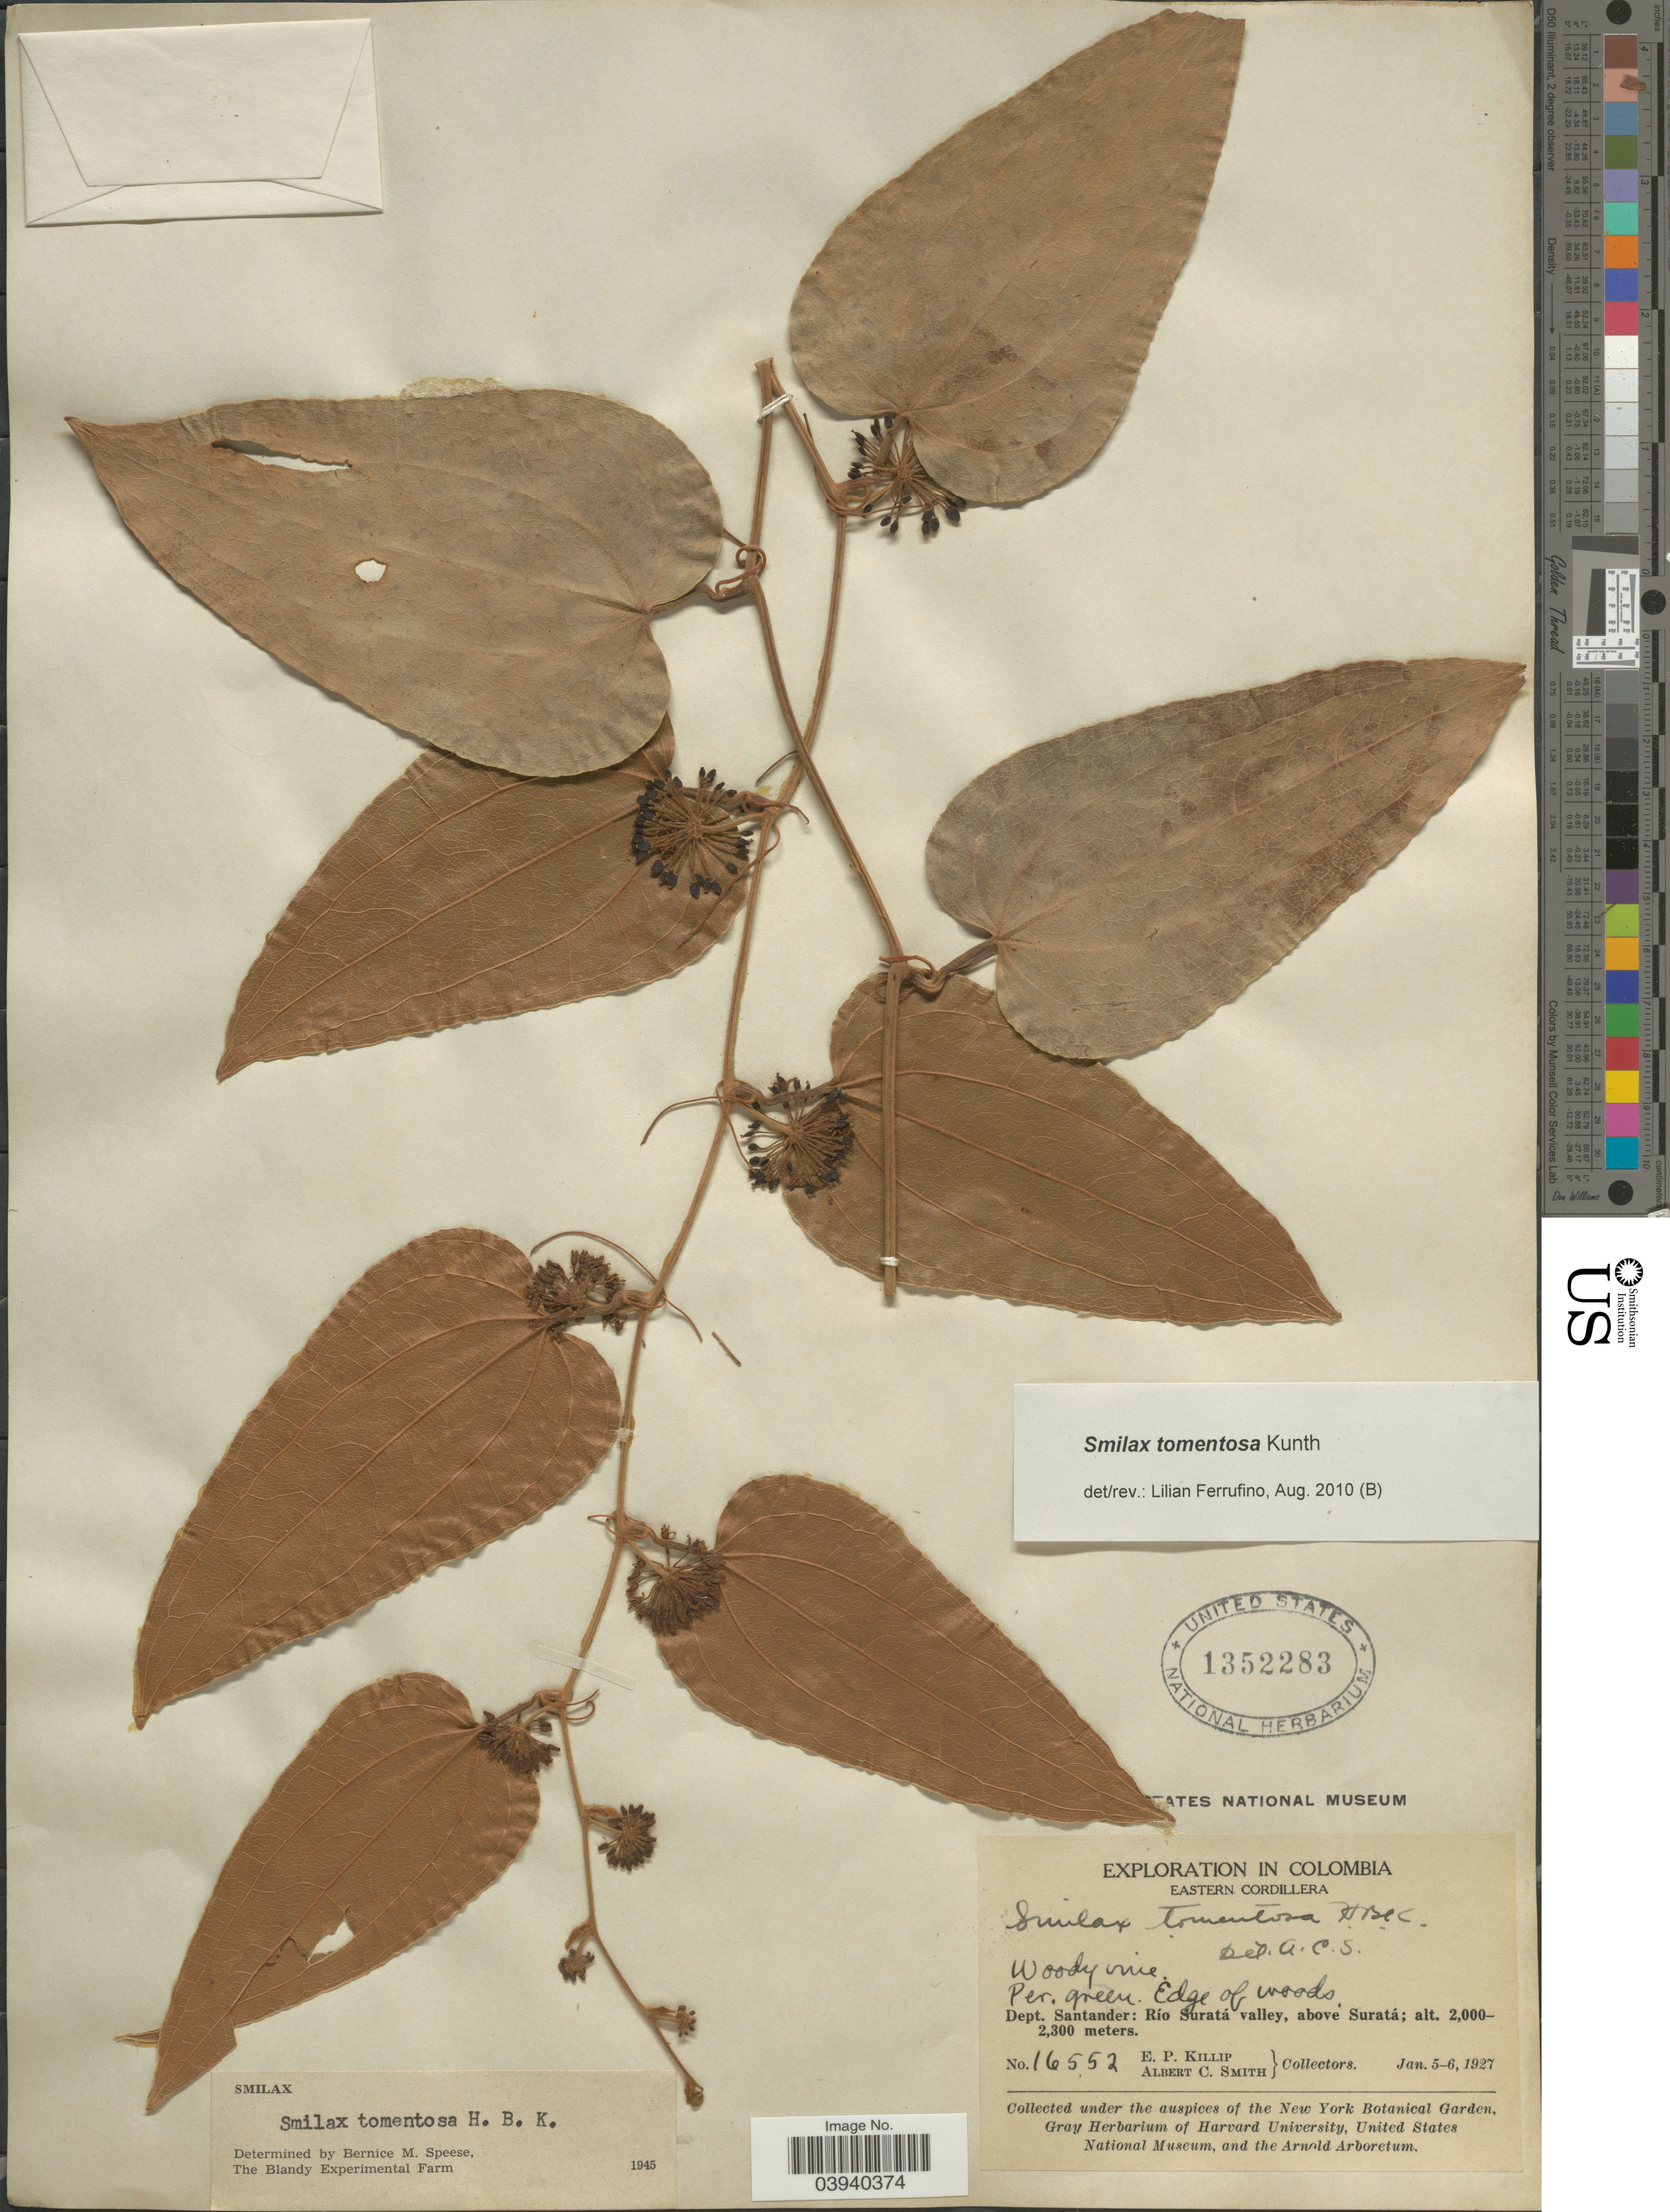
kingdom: Plantae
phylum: Tracheophyta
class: Liliopsida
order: Liliales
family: Smilacaceae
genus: Smilax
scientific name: Smilax tomentosa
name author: Kunth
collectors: E. P. Killip & A. C. Smith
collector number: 16552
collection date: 1927-01-05/1927-01-06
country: Colombia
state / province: Santander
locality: Eastern Cordillera. Dept. Santander: Río Suratá valley, above Suratá.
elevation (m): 2000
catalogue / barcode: US 1352283